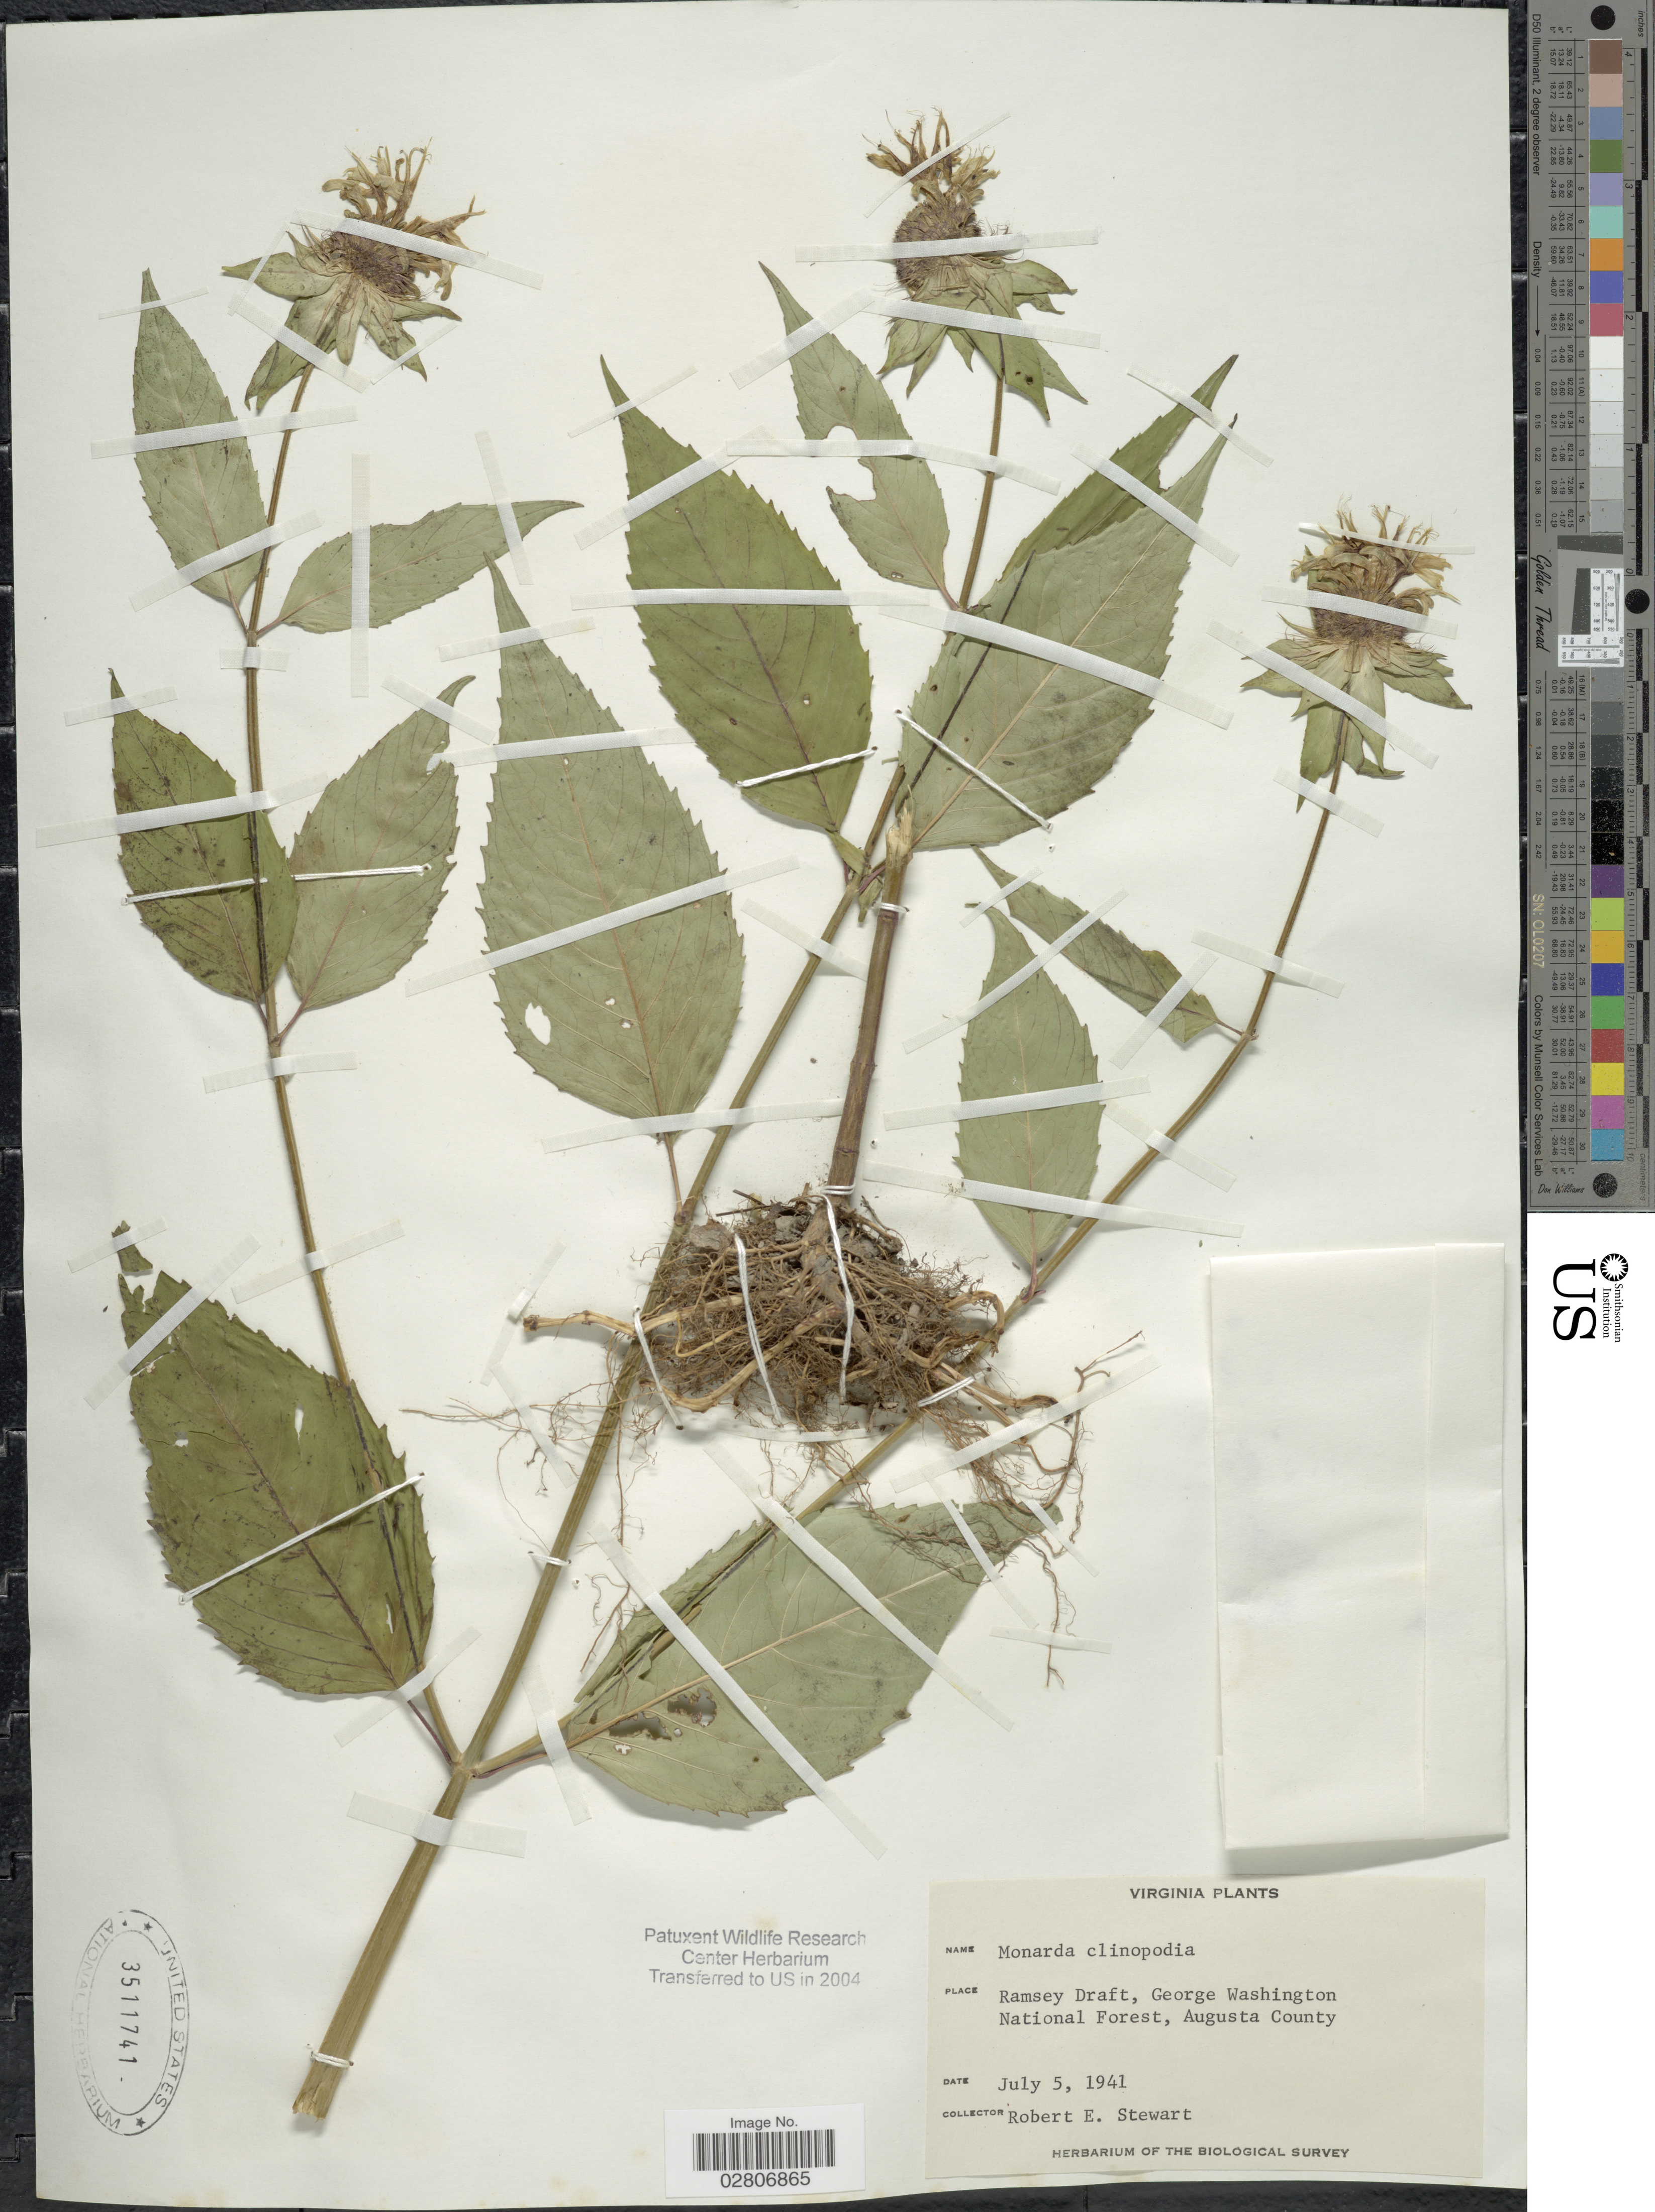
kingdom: Plantae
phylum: Tracheophyta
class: Magnoliopsida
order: Lamiales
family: Lamiaceae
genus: Monarda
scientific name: Monarda clinopodia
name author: L.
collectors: R. Stewart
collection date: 1941-07-05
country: United States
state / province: Virginia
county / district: Augusta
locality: Ramsey Draft, George Washington National Forest, Augusta County.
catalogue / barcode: US 3511741